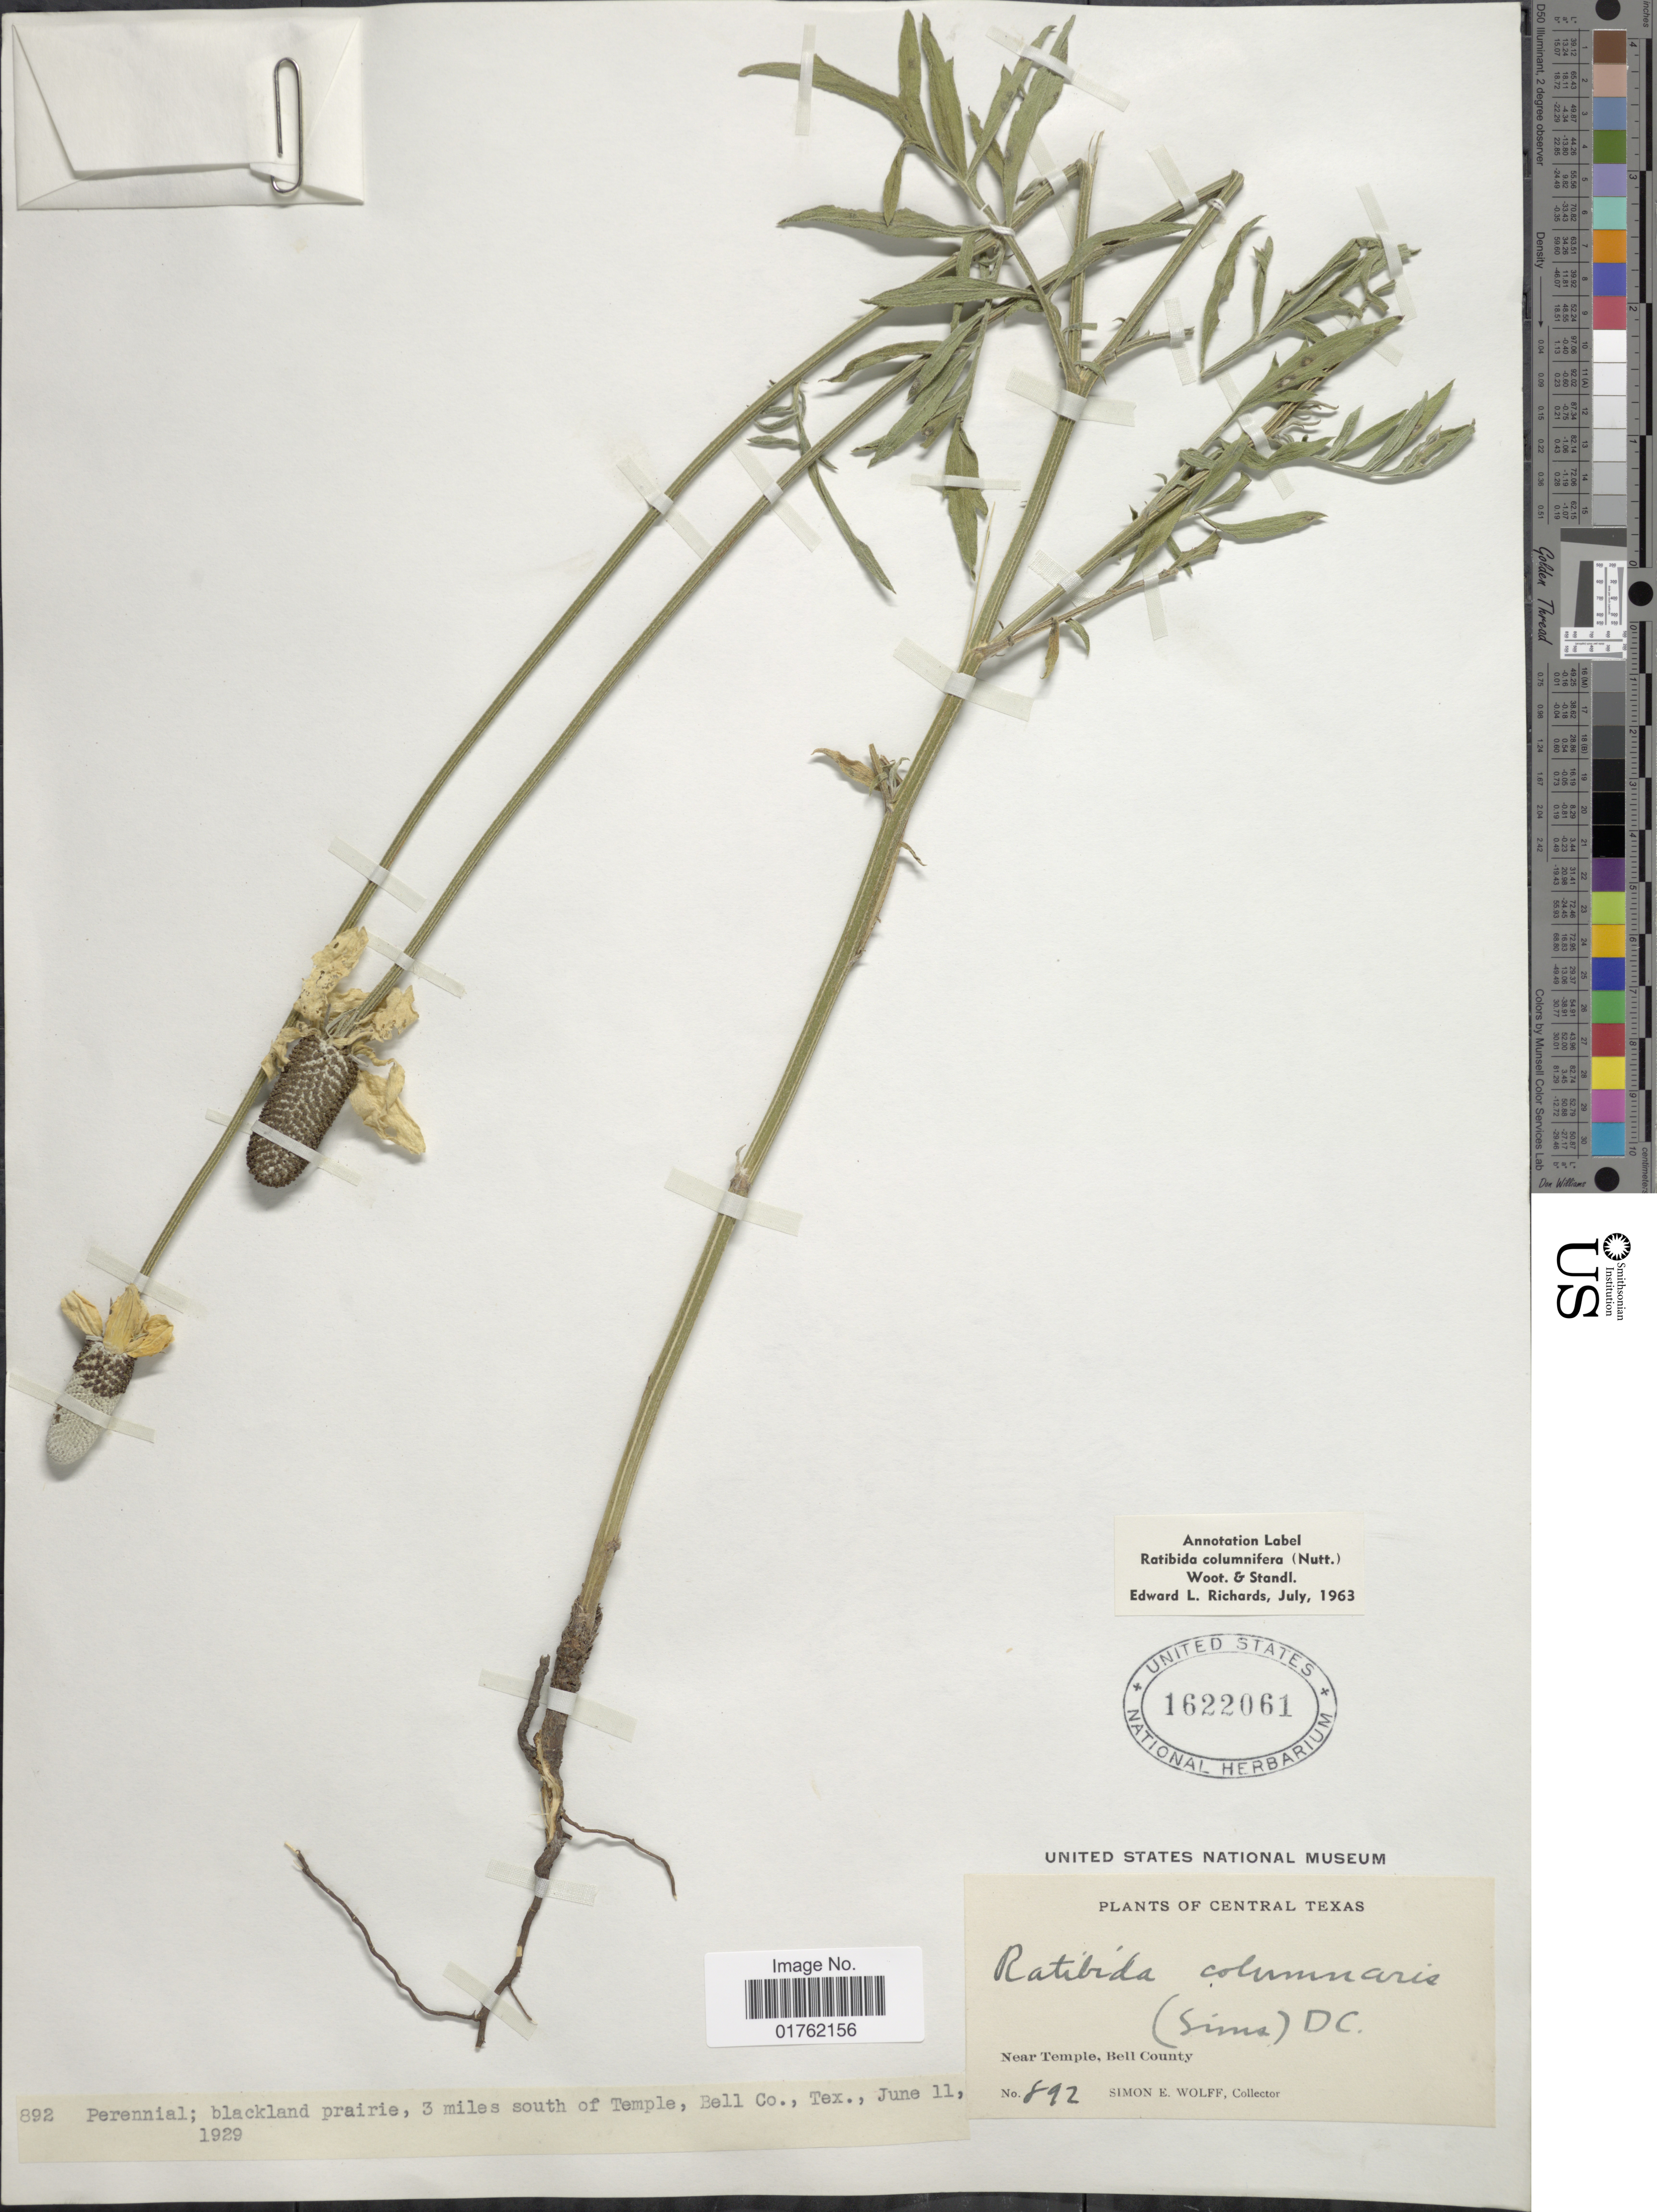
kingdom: Plantae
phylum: Tracheophyta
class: Magnoliopsida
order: Asterales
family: Asteraceae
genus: Ratibida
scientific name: Ratibida columnaris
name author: (Pursh) D. Don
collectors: S. E. Wolff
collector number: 892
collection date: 1929-06-11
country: United States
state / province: Texas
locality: Central Texas, Near Temple, Bell County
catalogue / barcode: US 1622061